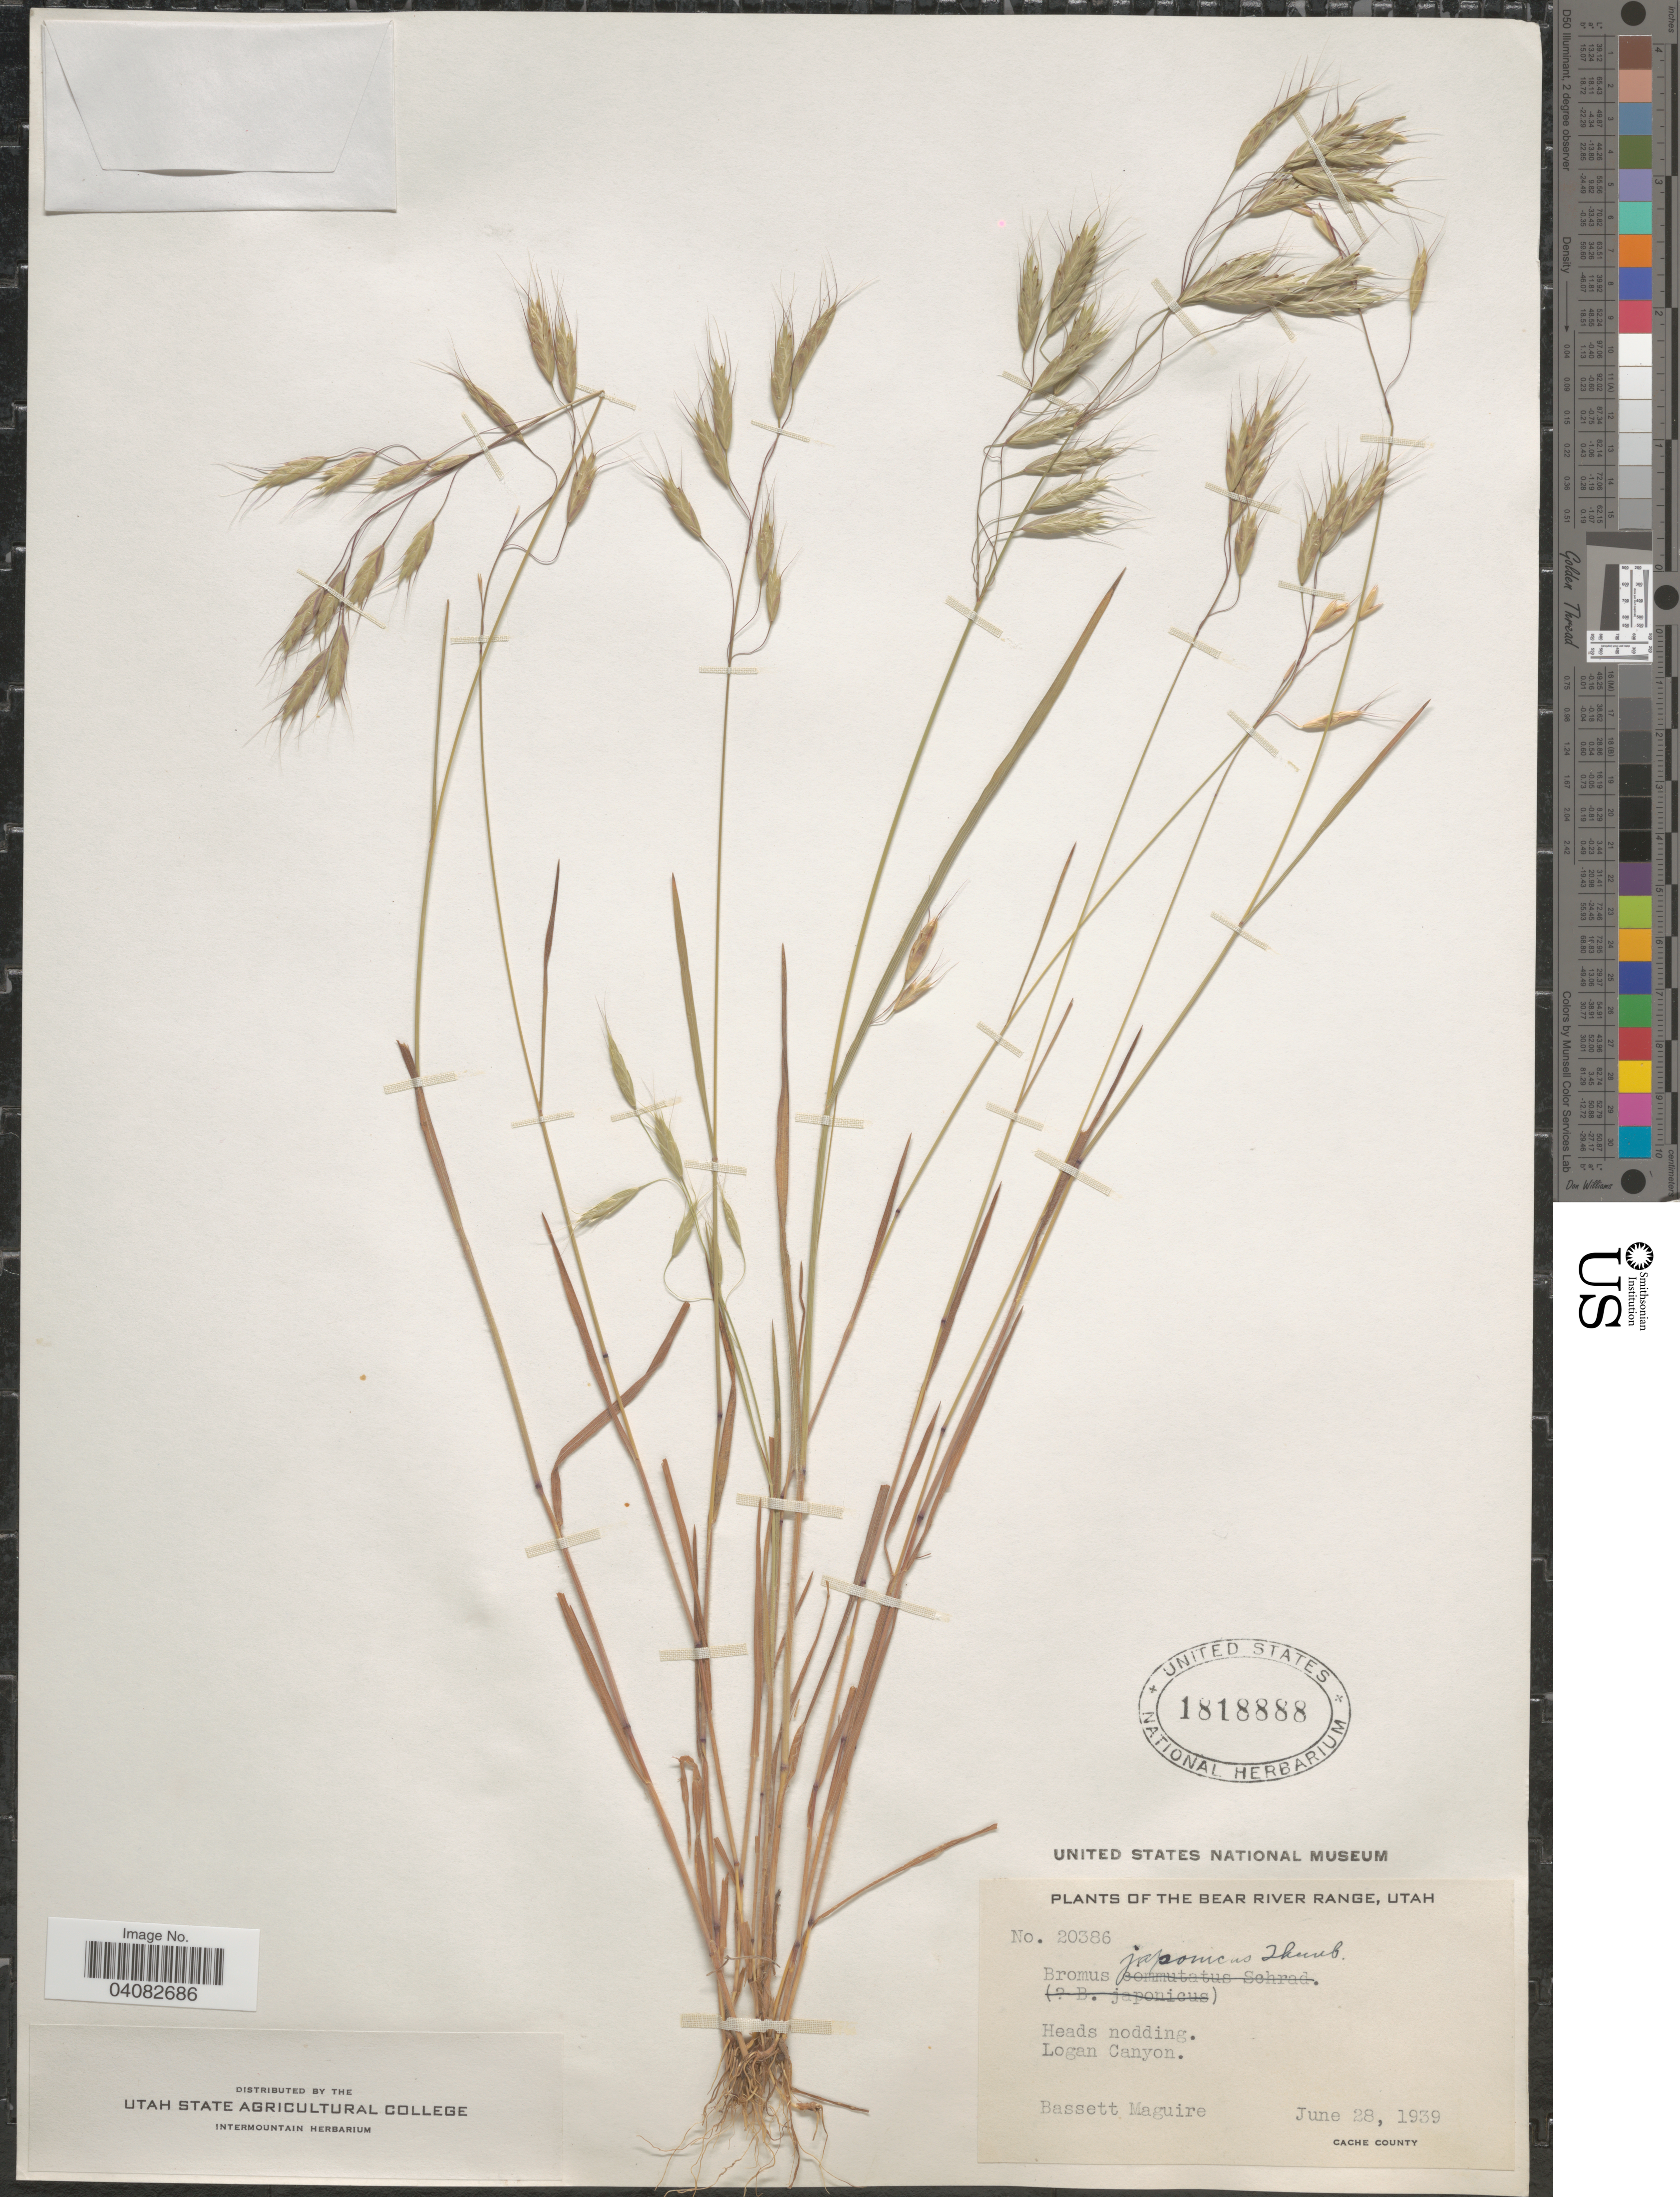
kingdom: Plantae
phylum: Tracheophyta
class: Liliopsida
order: Poales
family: Poaceae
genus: Bromus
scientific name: Bromus japonicus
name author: Houtt.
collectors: B. Maguire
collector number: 20386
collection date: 1939-06-28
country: United States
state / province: Utah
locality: The Bear River Range. Heads nodding. Logan Canyon. Cache County.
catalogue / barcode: US 1818888